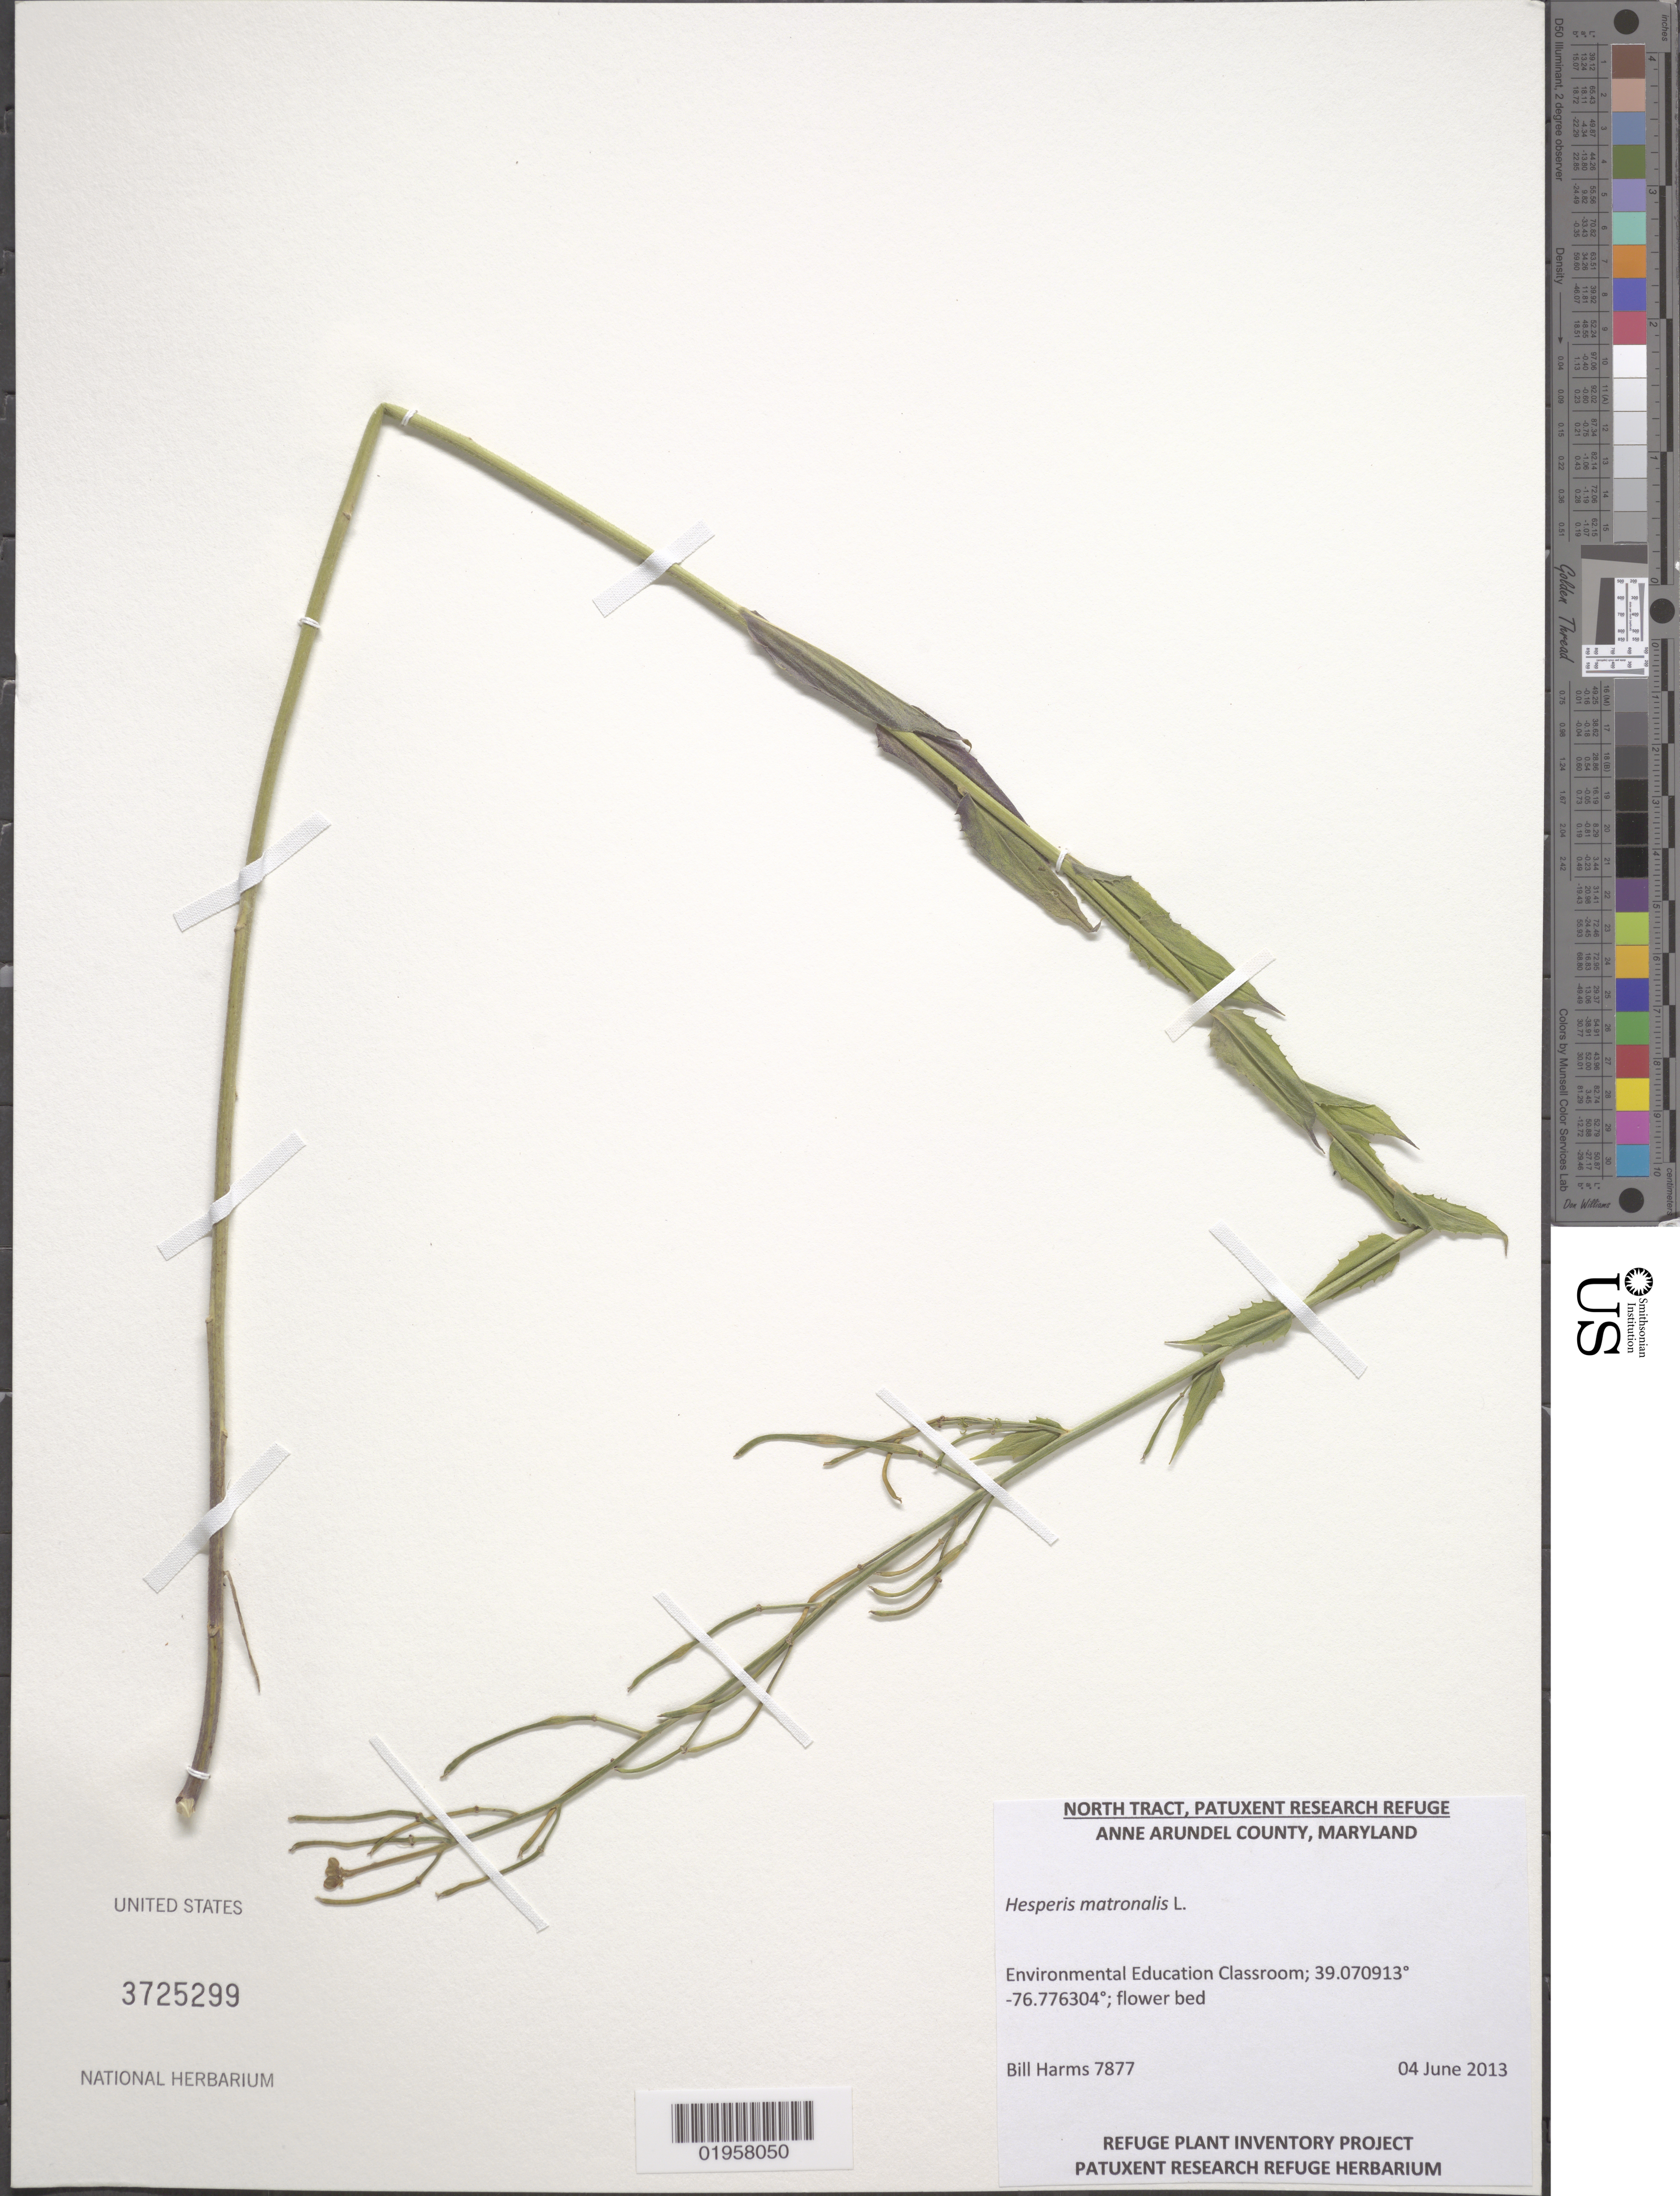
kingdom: Plantae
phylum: Tracheophyta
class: Magnoliopsida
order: Brassicales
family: Brassicaceae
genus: Hesperis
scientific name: Hesperis matronalis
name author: L.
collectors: B. Harms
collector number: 7877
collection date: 2013-06-04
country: United States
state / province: Maryland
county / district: Anne Arundel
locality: Patuxent Research Refuge, North Tract, Environmental Education Classroom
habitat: Flower bed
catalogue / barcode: US 3725299